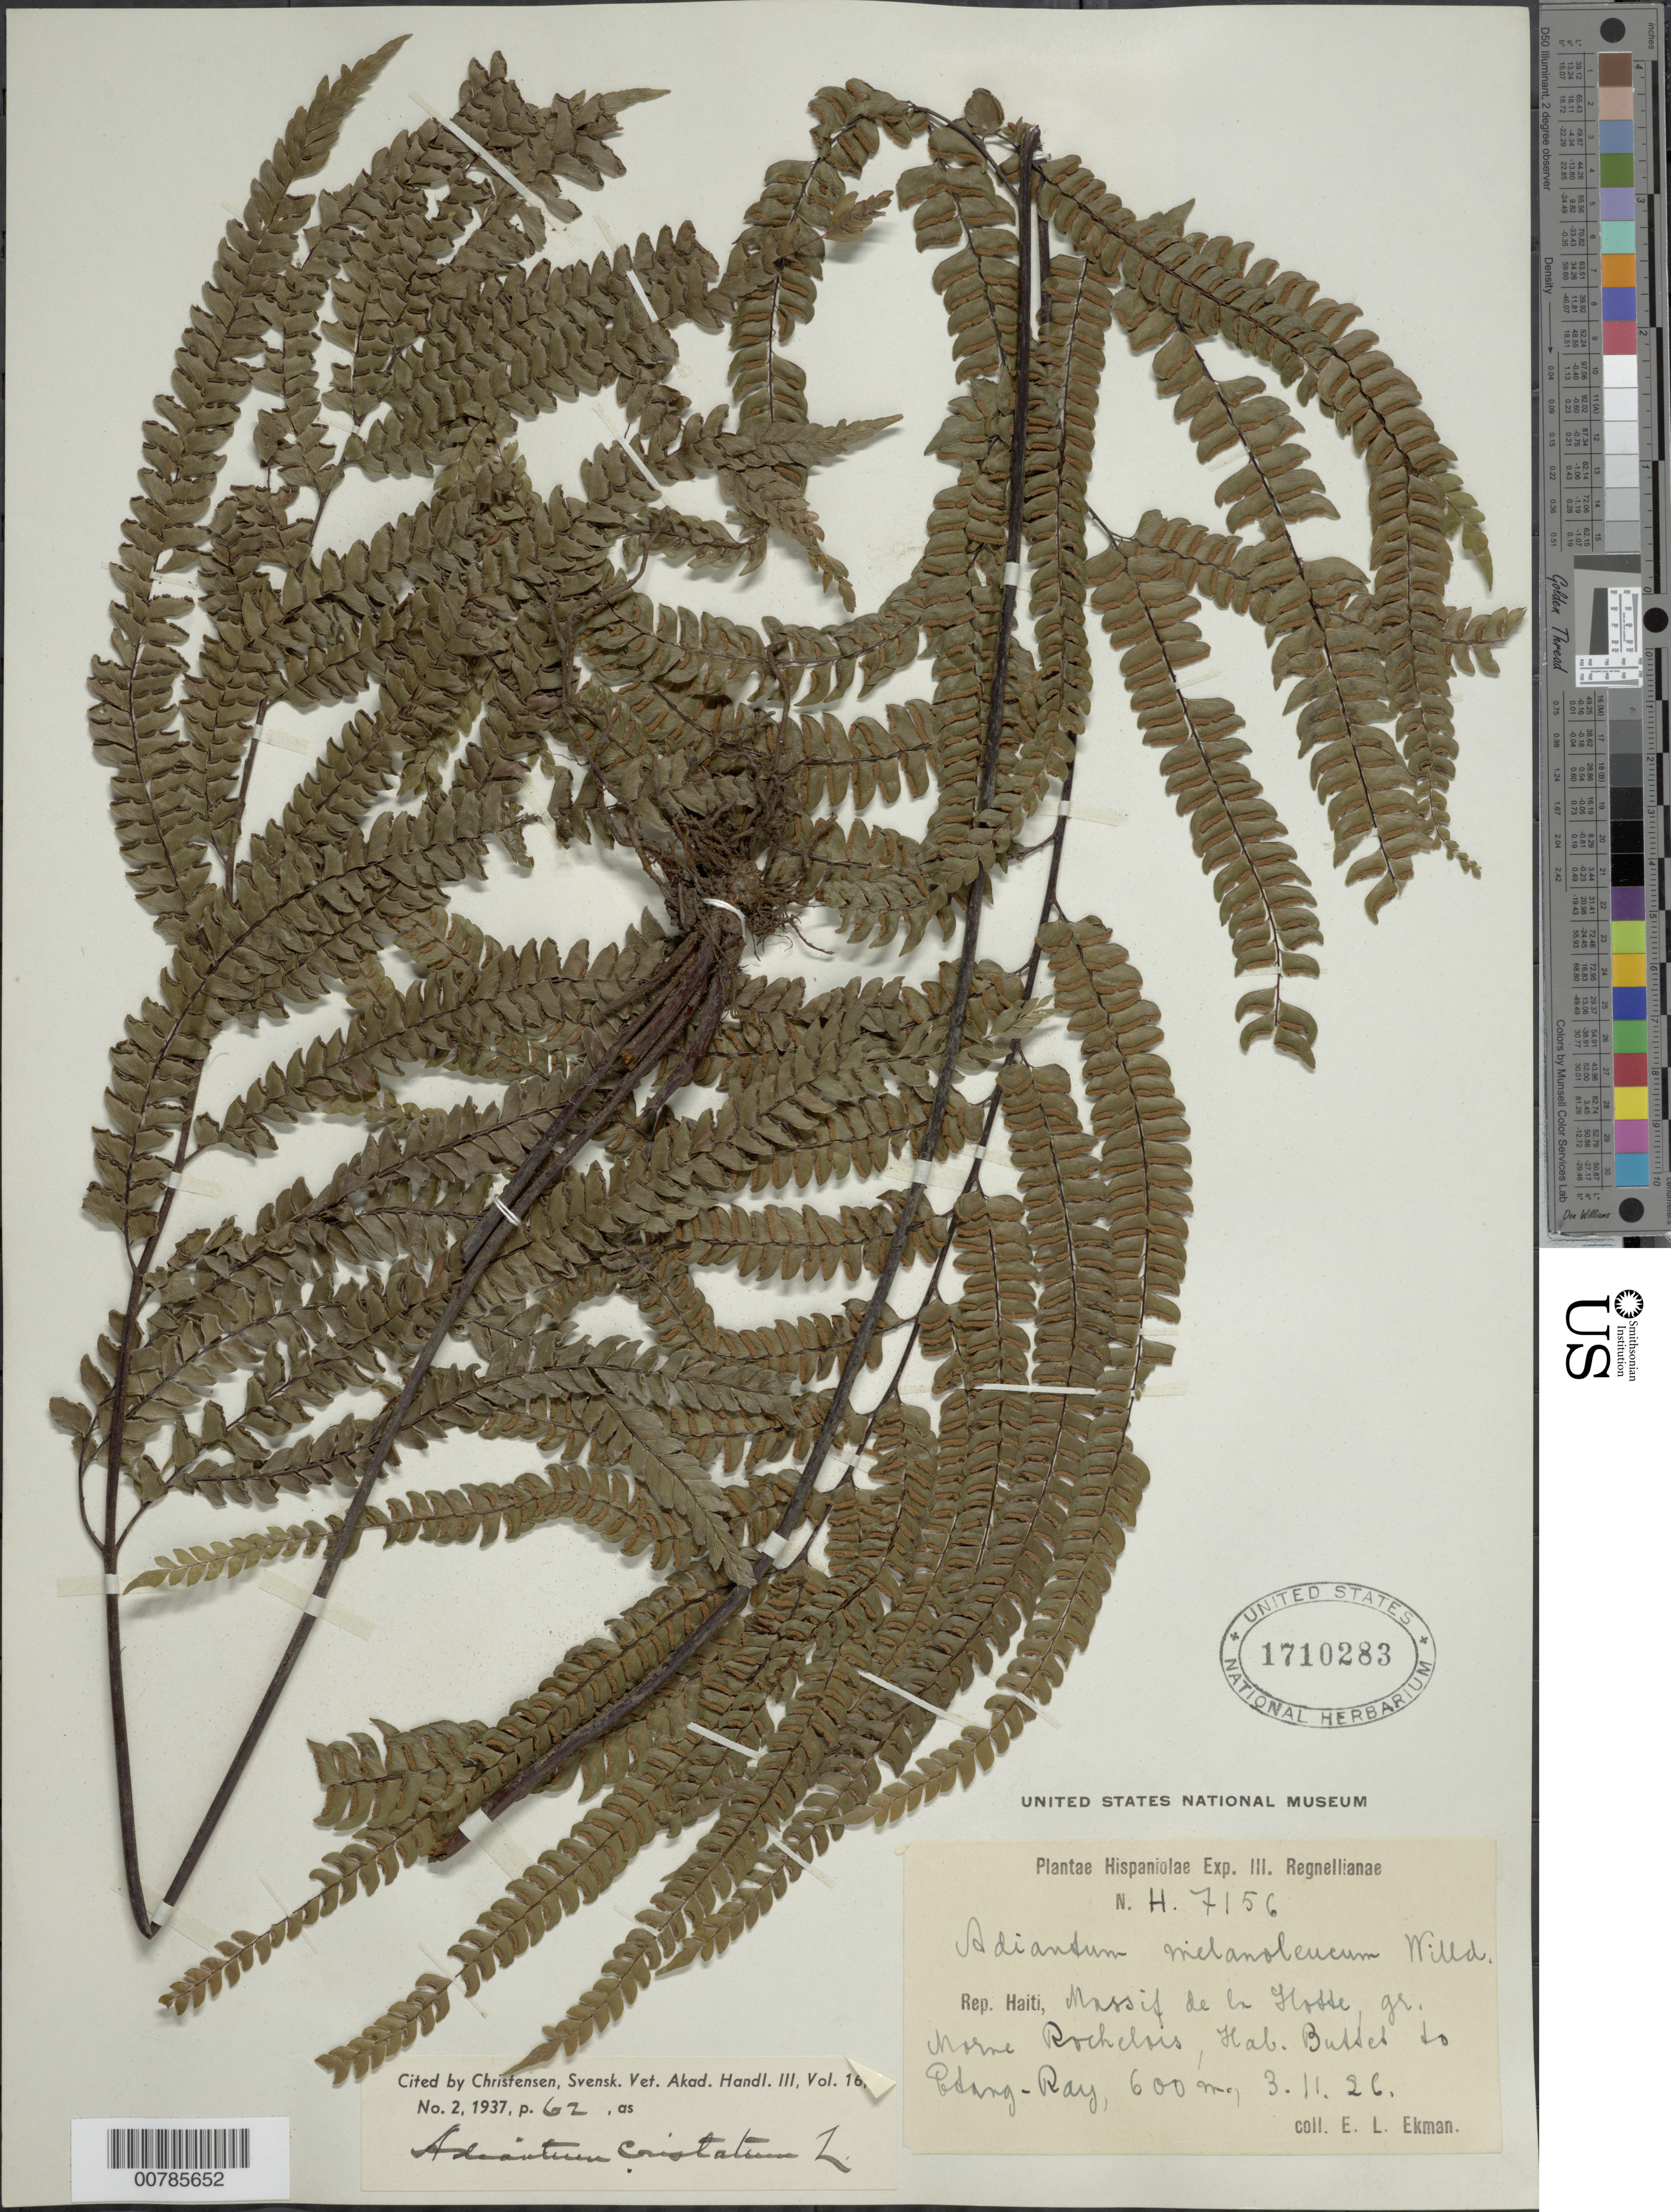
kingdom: Plantae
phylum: Tracheophyta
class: Polypodiopsida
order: Polypodiales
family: Pteridaceae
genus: Adiantum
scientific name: Adiantum pyramidale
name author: (L.) Willd.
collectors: E. L. Ekman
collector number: H 7156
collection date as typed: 03 Nov 1926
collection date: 1926-11-03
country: Haiti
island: Hispaniola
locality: Massif de la Hotte, gr. Norme Rochelois, Hab. Butes to Podang-Ray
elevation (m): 600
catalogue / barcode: US 1710283